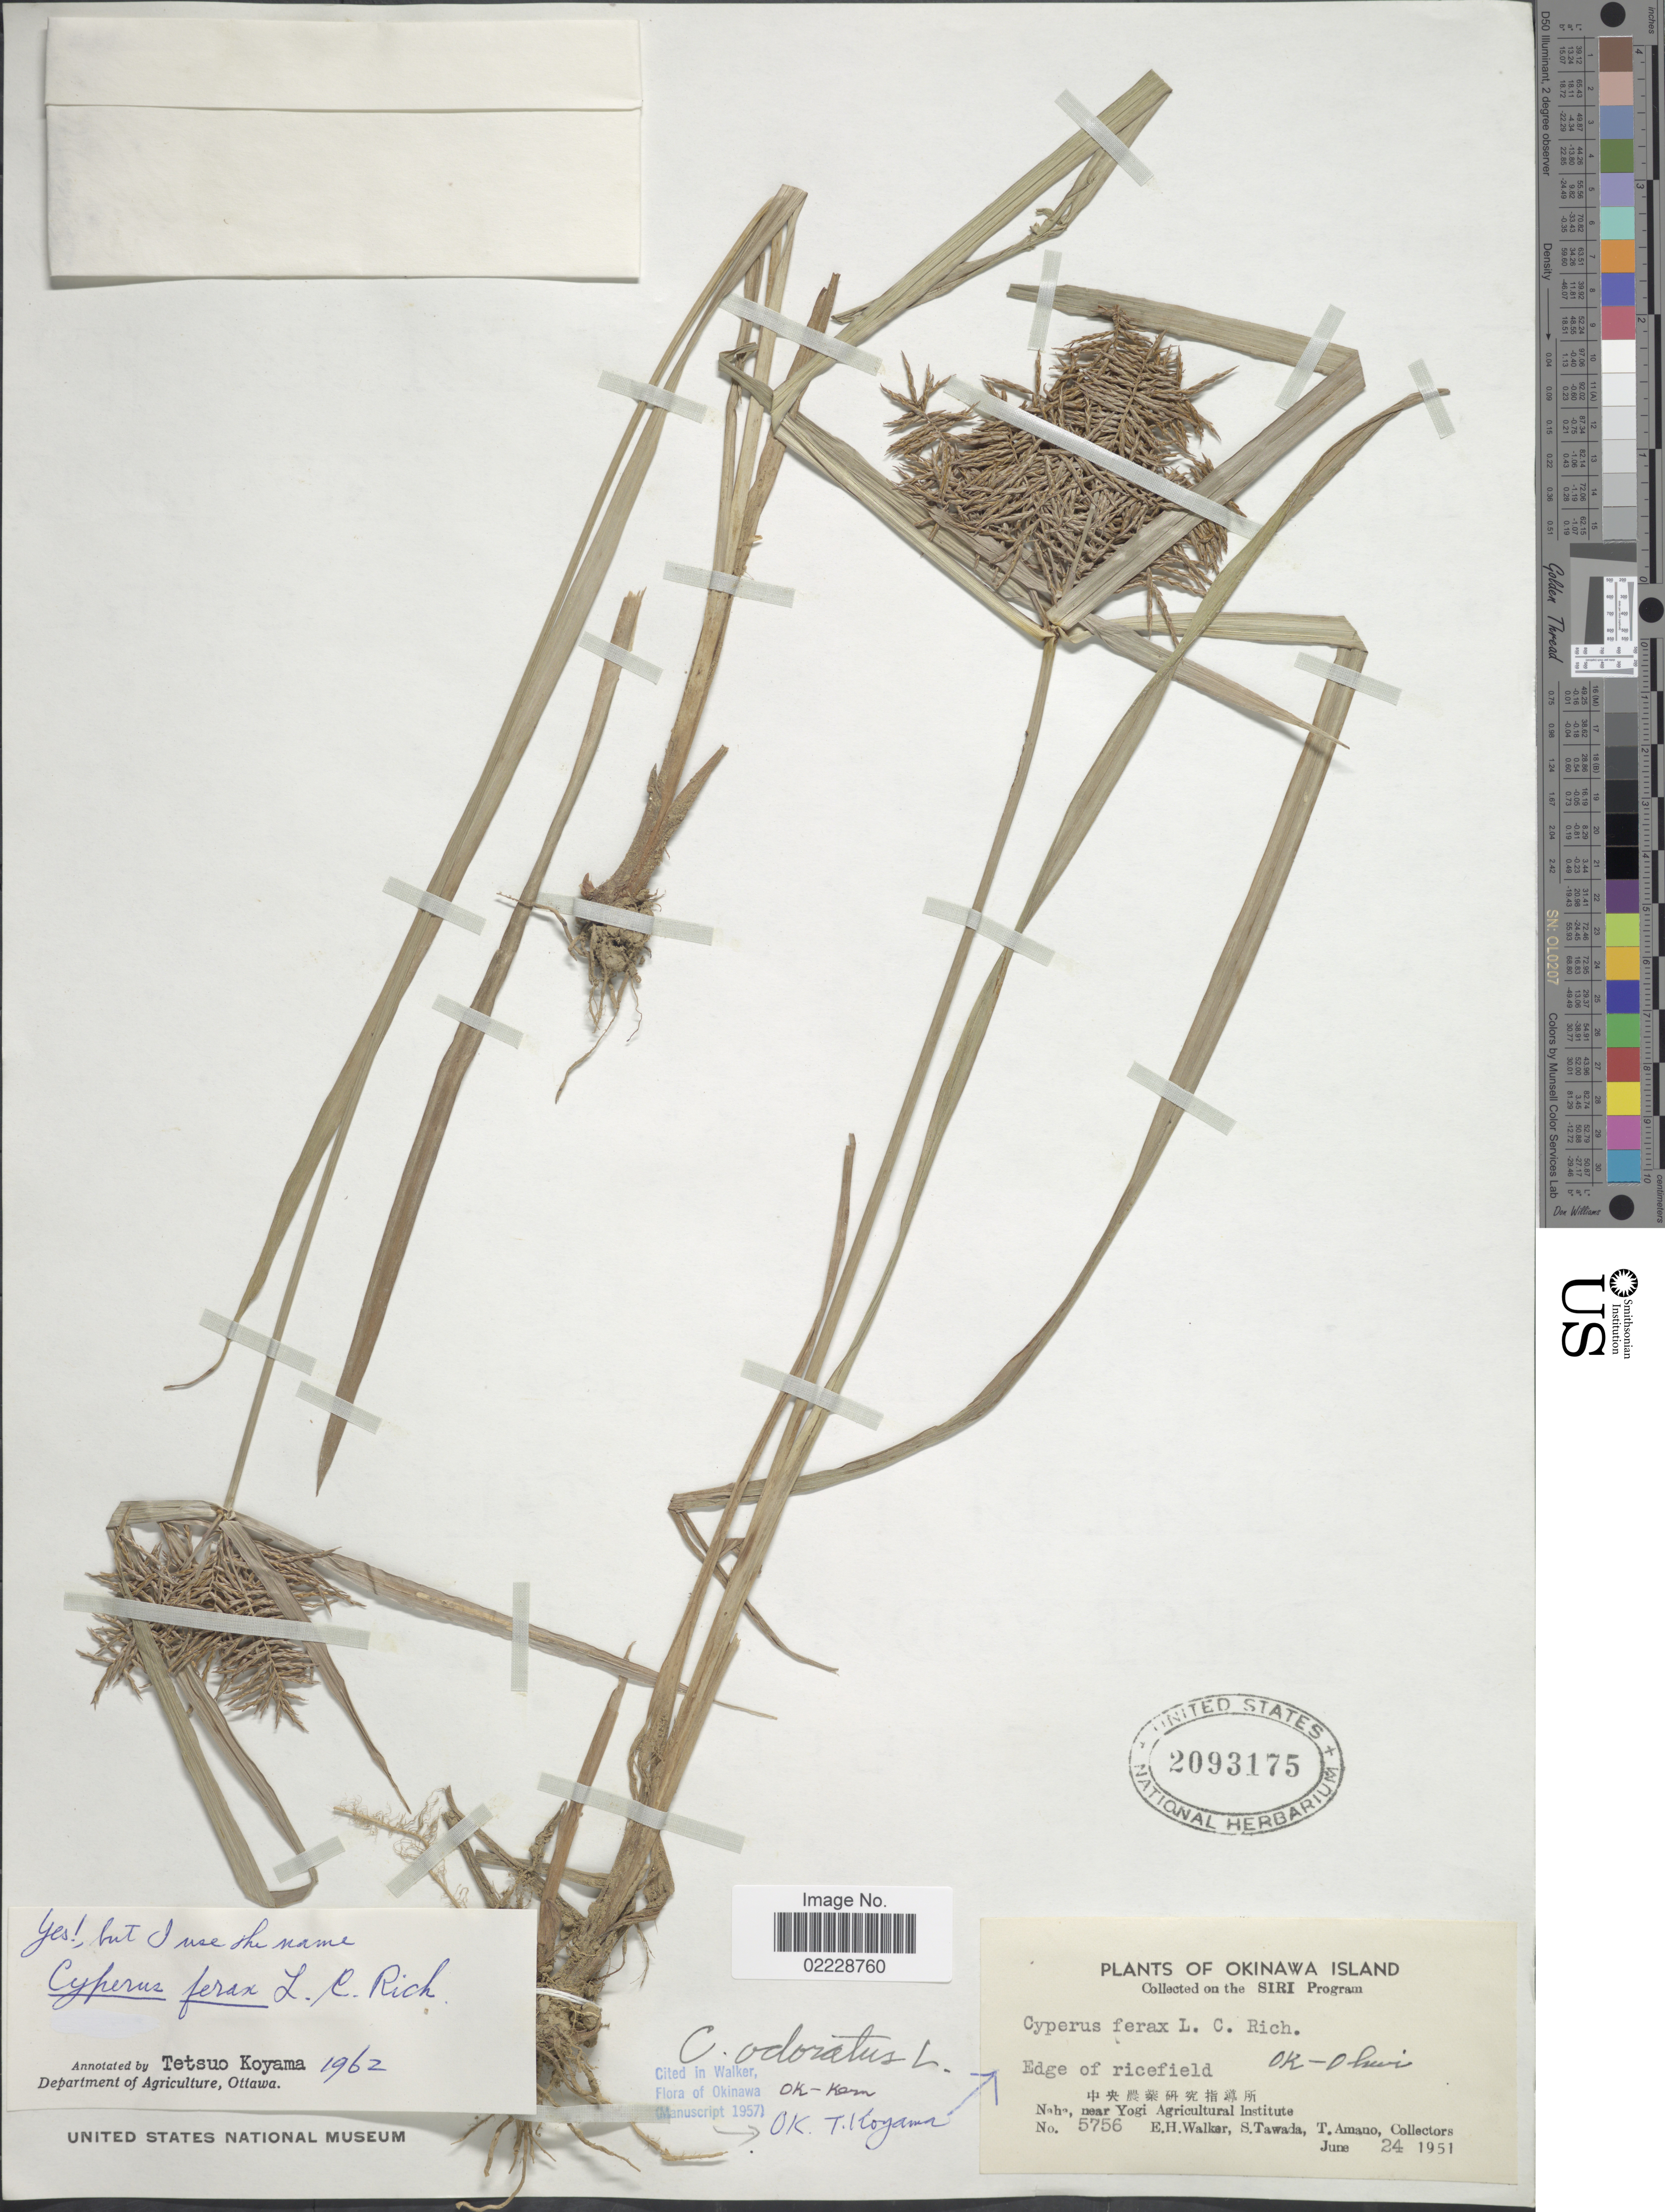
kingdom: Plantae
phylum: Tracheophyta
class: Liliopsida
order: Poales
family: Cyperaceae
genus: Cyperus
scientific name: Cyperus odoratus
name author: L.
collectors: E. H. Walker, S. Tawada & T. Amano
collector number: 5756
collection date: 1951-06-24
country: Japan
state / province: Okinawa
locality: Naha, near Yogi Agricultural Institute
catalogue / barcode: US 2093175